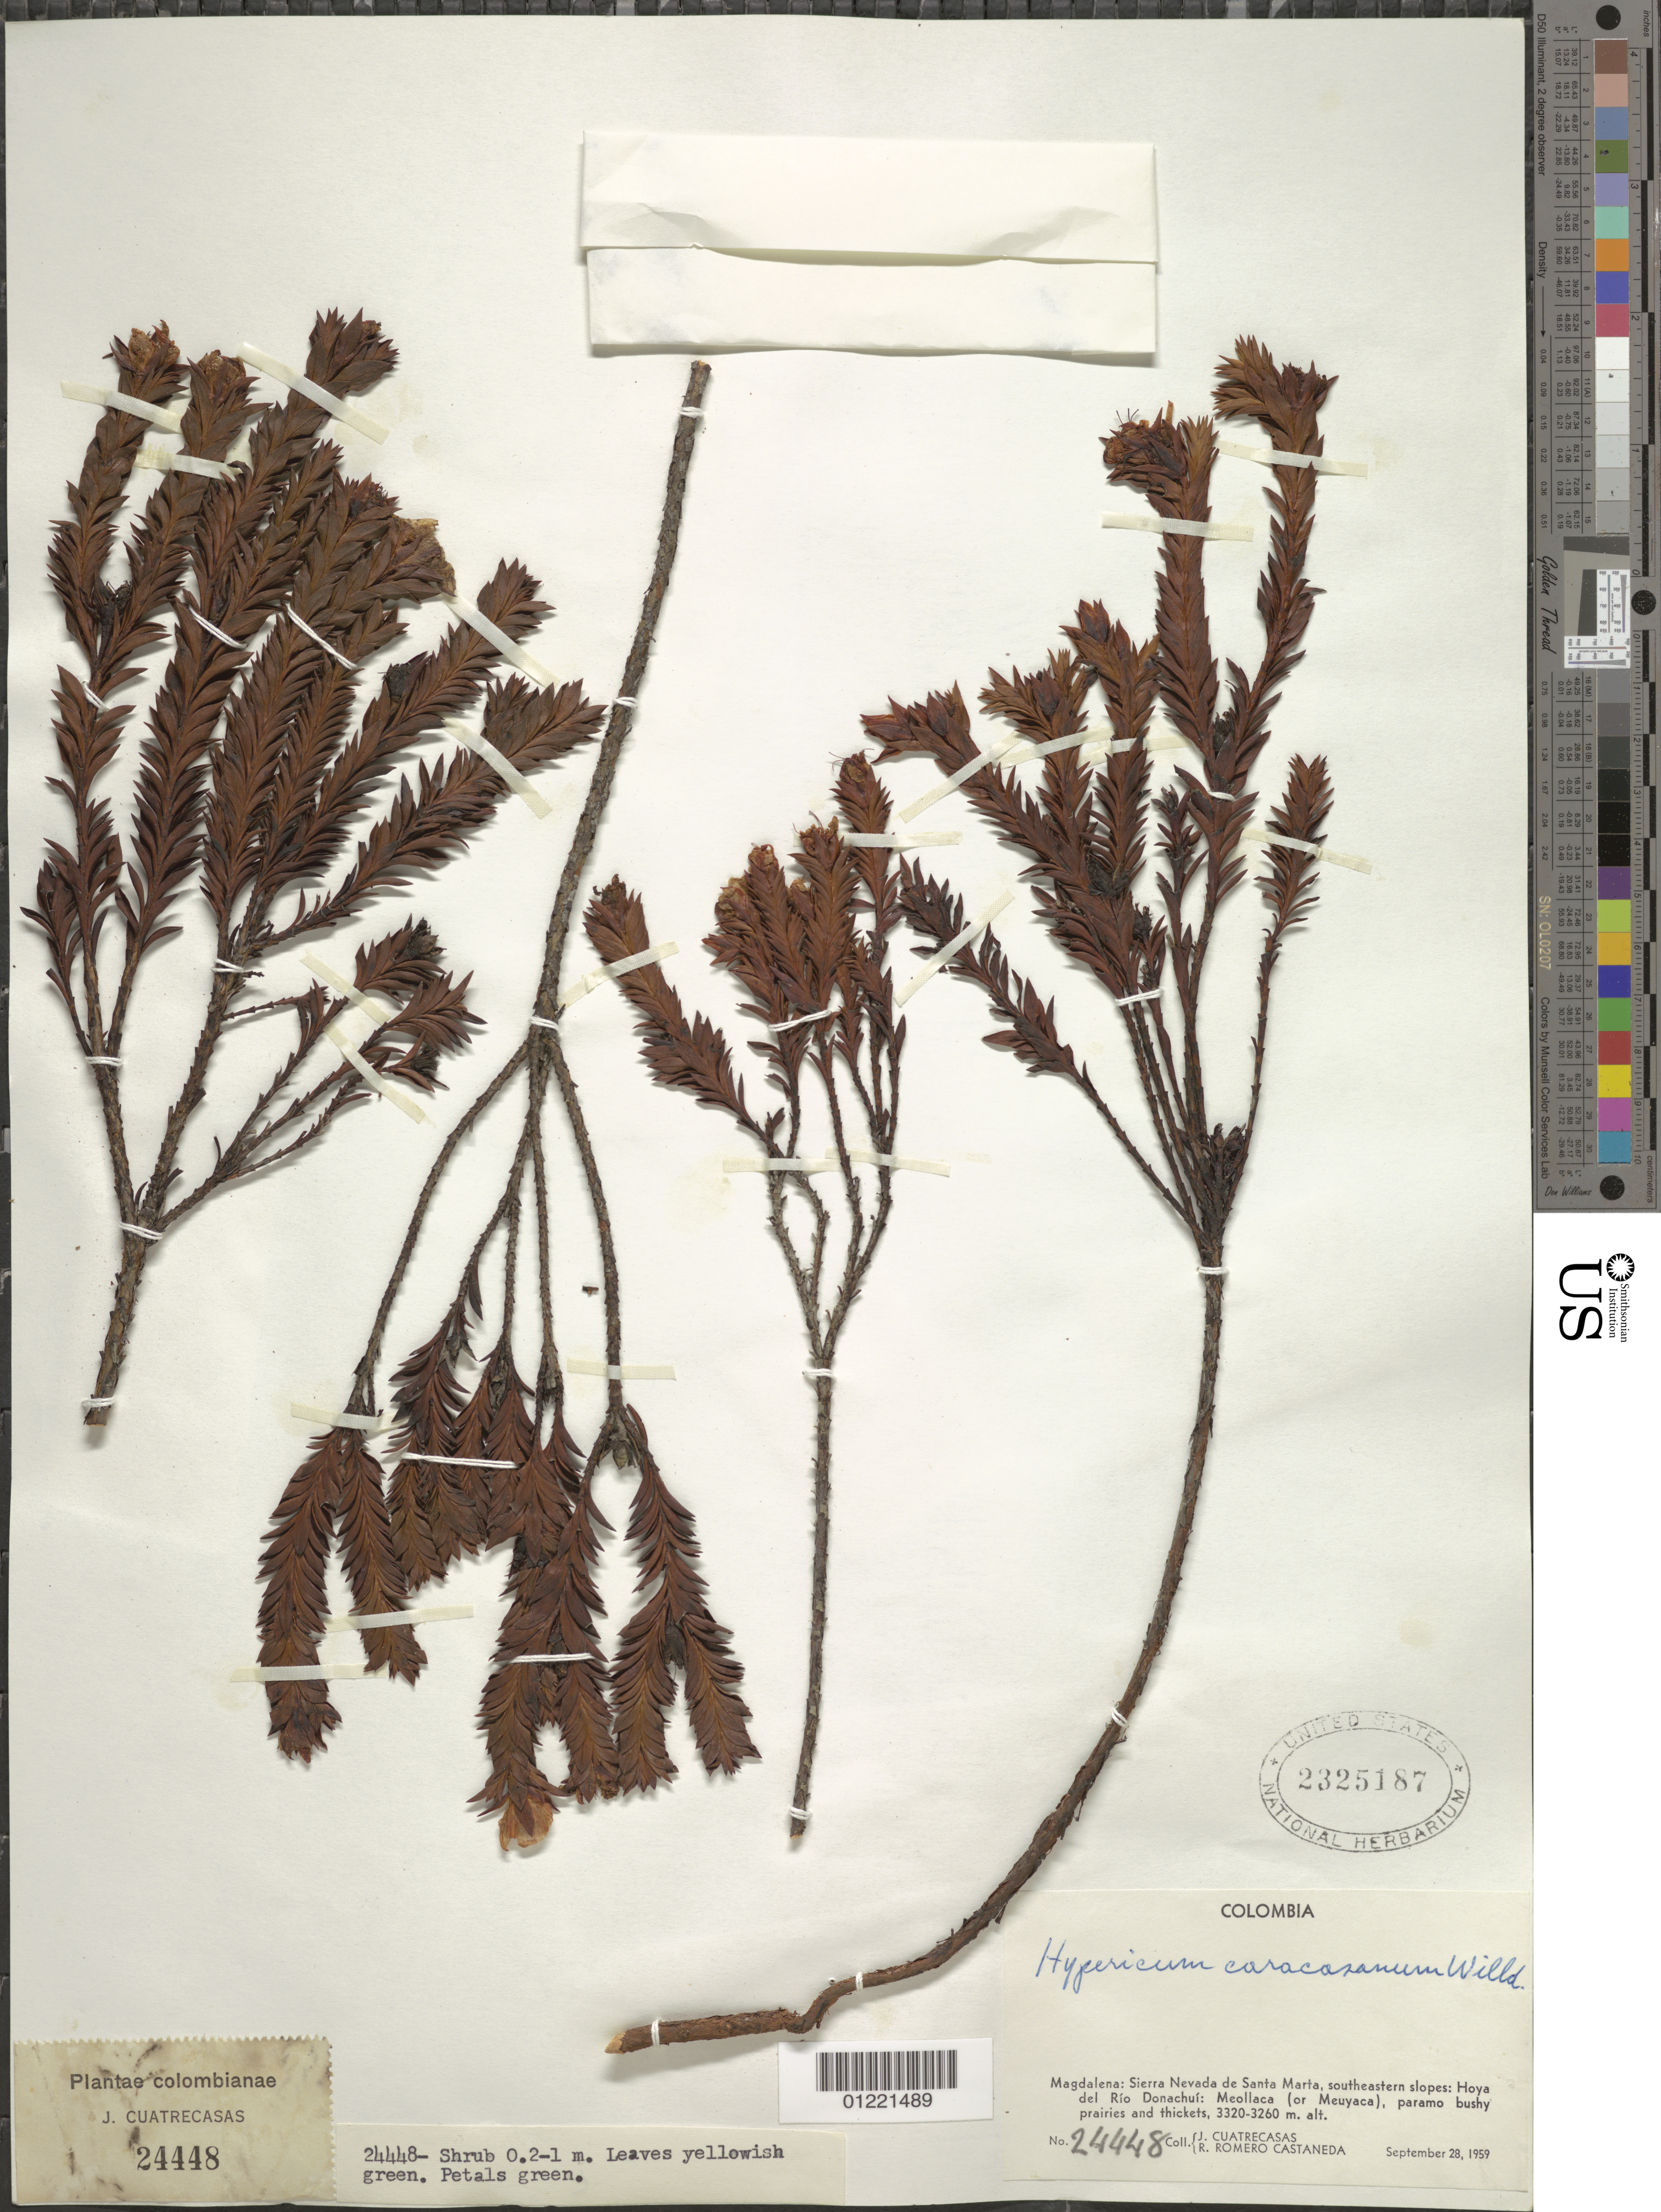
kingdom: Plantae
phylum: Tracheophyta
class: Magnoliopsida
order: Malpighiales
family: Hypericaceae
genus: Hypericum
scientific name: Hypericum caracasanum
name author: Willd.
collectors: J. Cuatrecasas & R. Romero Castañeda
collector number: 24448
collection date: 1959-09-28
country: Colombia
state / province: Magdalena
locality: Sierra Nevada de Santa Marta, southeastern slopes: Hoya del Rio Donachui: Meollaca (or Meuyaca)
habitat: paramo bushy prairies and thickets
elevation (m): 3260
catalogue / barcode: US 2325187